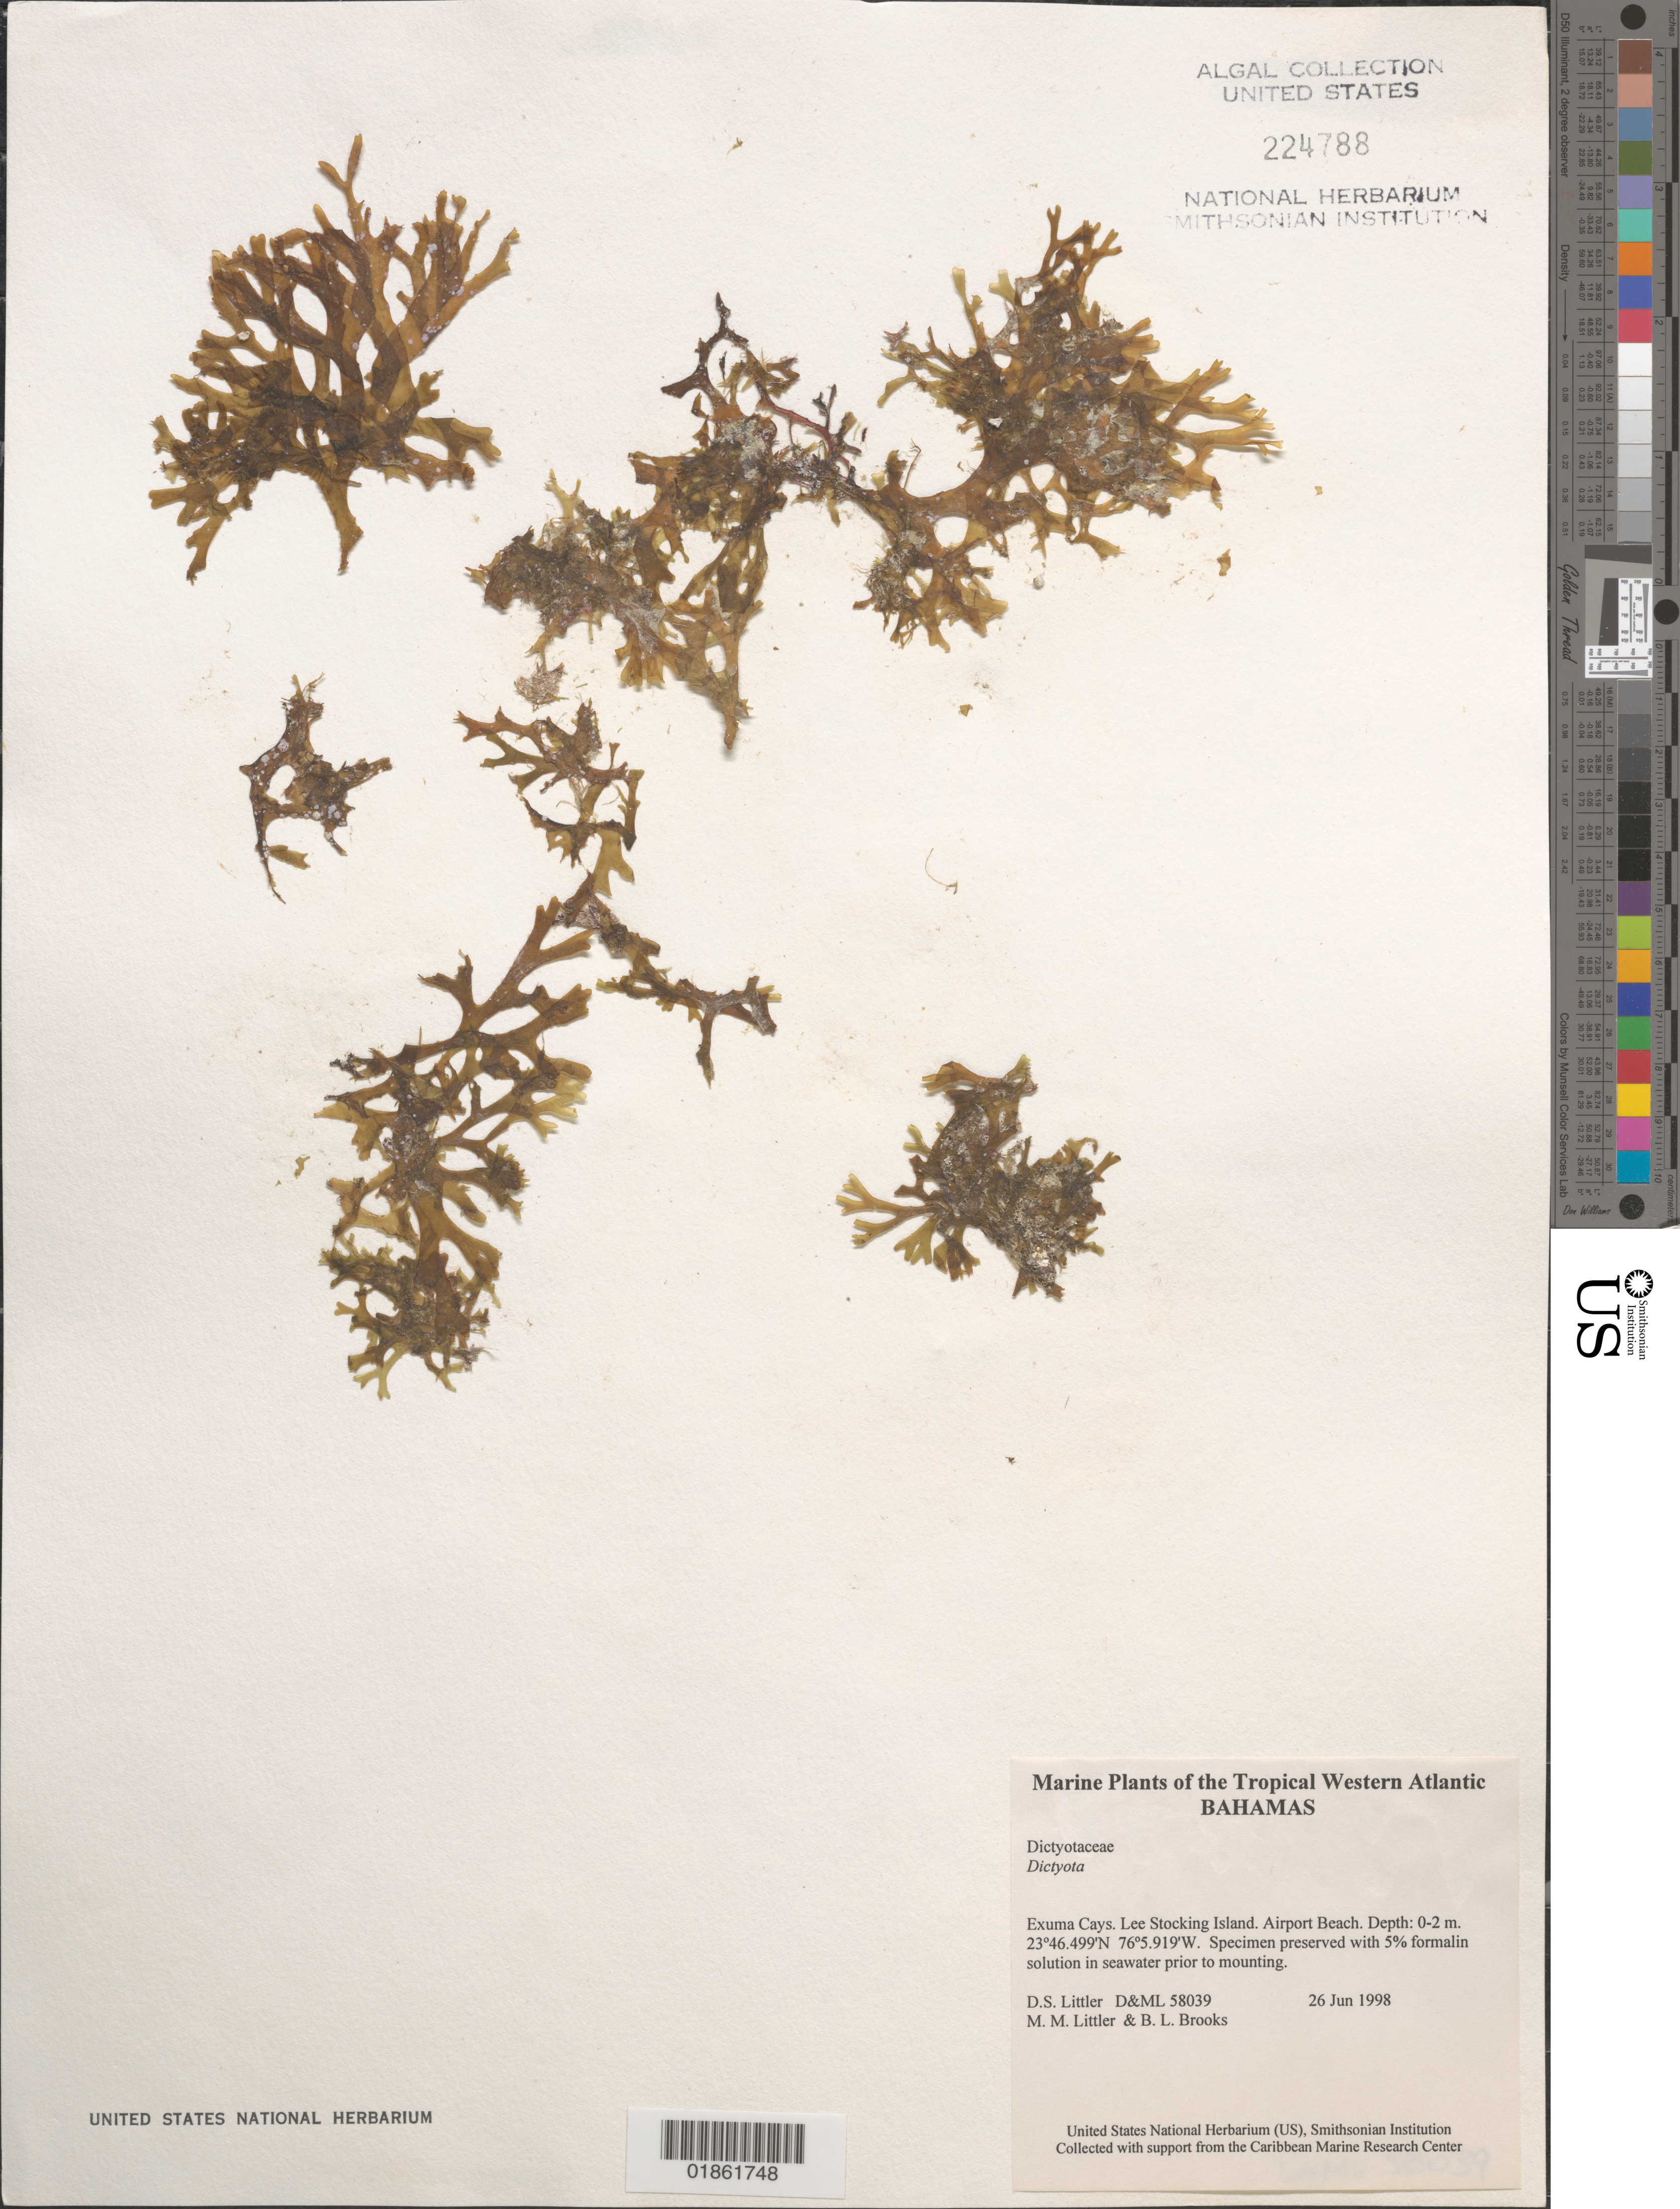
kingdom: Chromista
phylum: Ochrophyta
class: Phaeophyceae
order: Dictyotales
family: Dictyotaceae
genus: Dictyota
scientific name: Dictyota jamaicensis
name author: W.R. Taylor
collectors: D. S. Littler & M. M. Littler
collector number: D&ML 58039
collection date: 1998-06-26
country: Bahamas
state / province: Exuma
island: Lee Stocking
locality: Lee Stocking Island. Airport Beach.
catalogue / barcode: US 224788